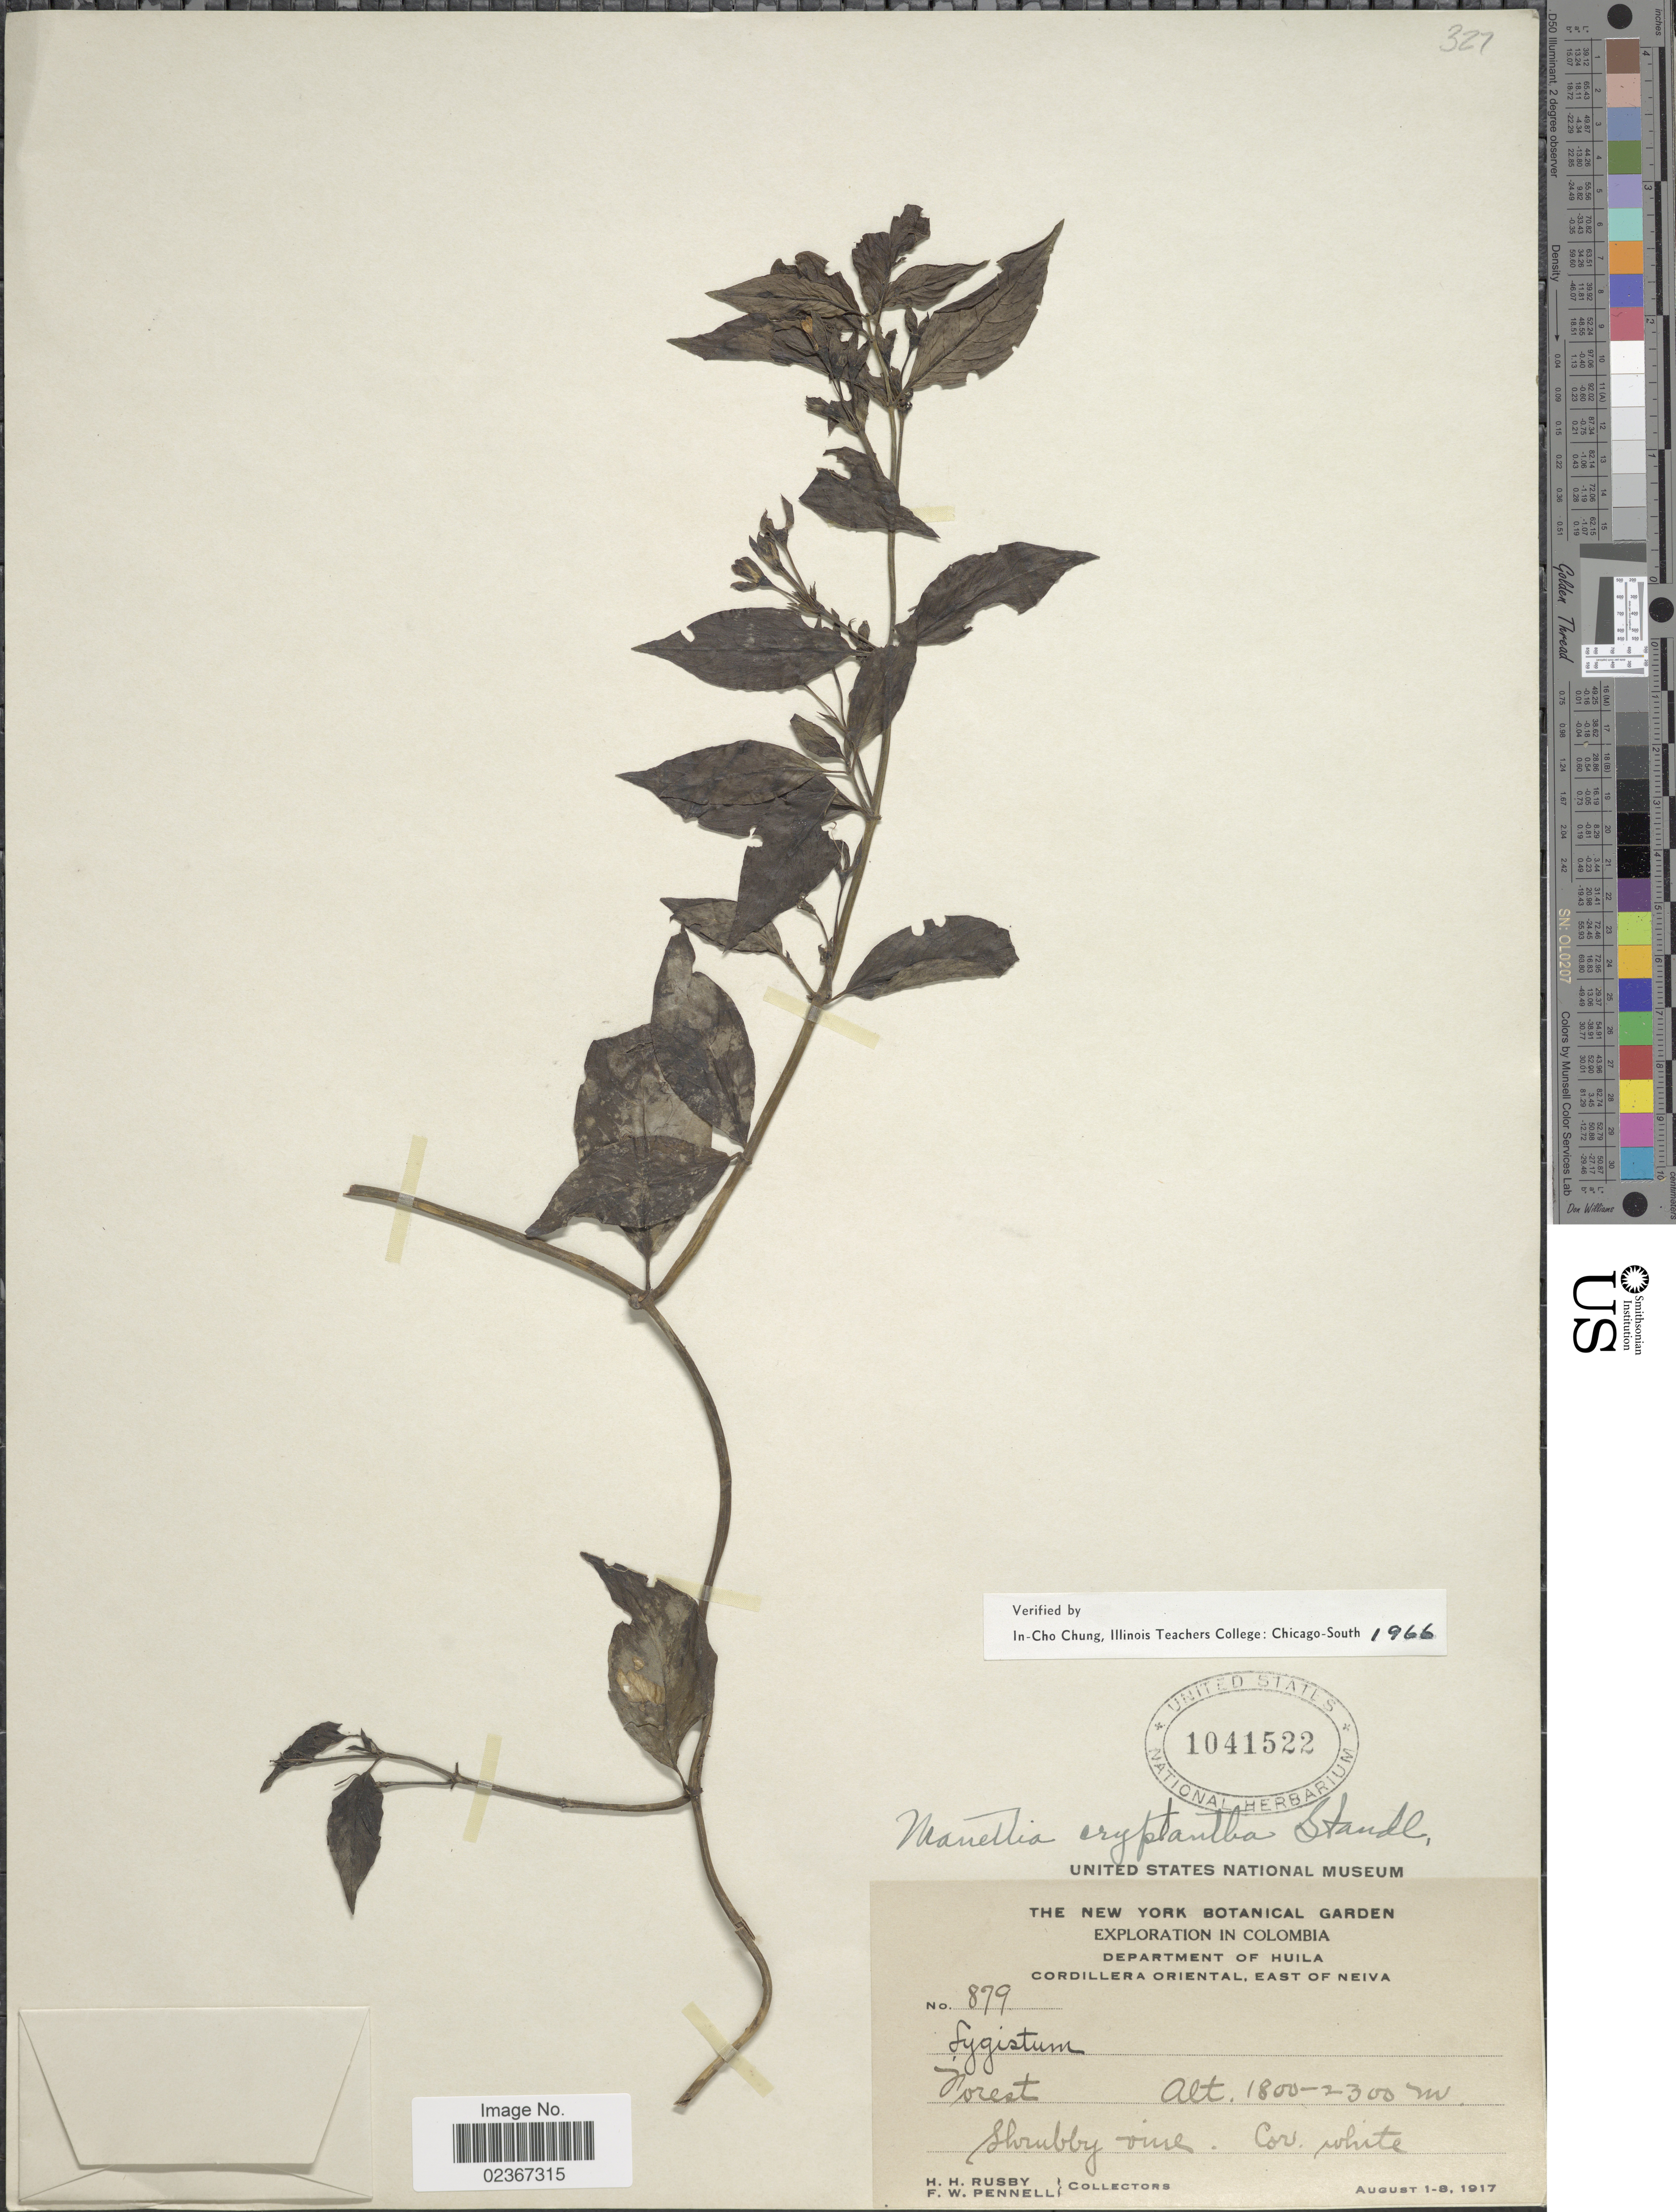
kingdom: Plantae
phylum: Tracheophyta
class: Magnoliopsida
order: Gentianales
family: Rubiaceae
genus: Manettia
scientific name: Manettia cryptantha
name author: Standl.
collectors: H. H. Rusby & F. W. Pennell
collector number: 879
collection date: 1917-08-01/1917-08-08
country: Colombia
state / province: Huila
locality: Department of Huila. Cordillera Oriental, East of Neiva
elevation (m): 1800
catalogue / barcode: US 1041522